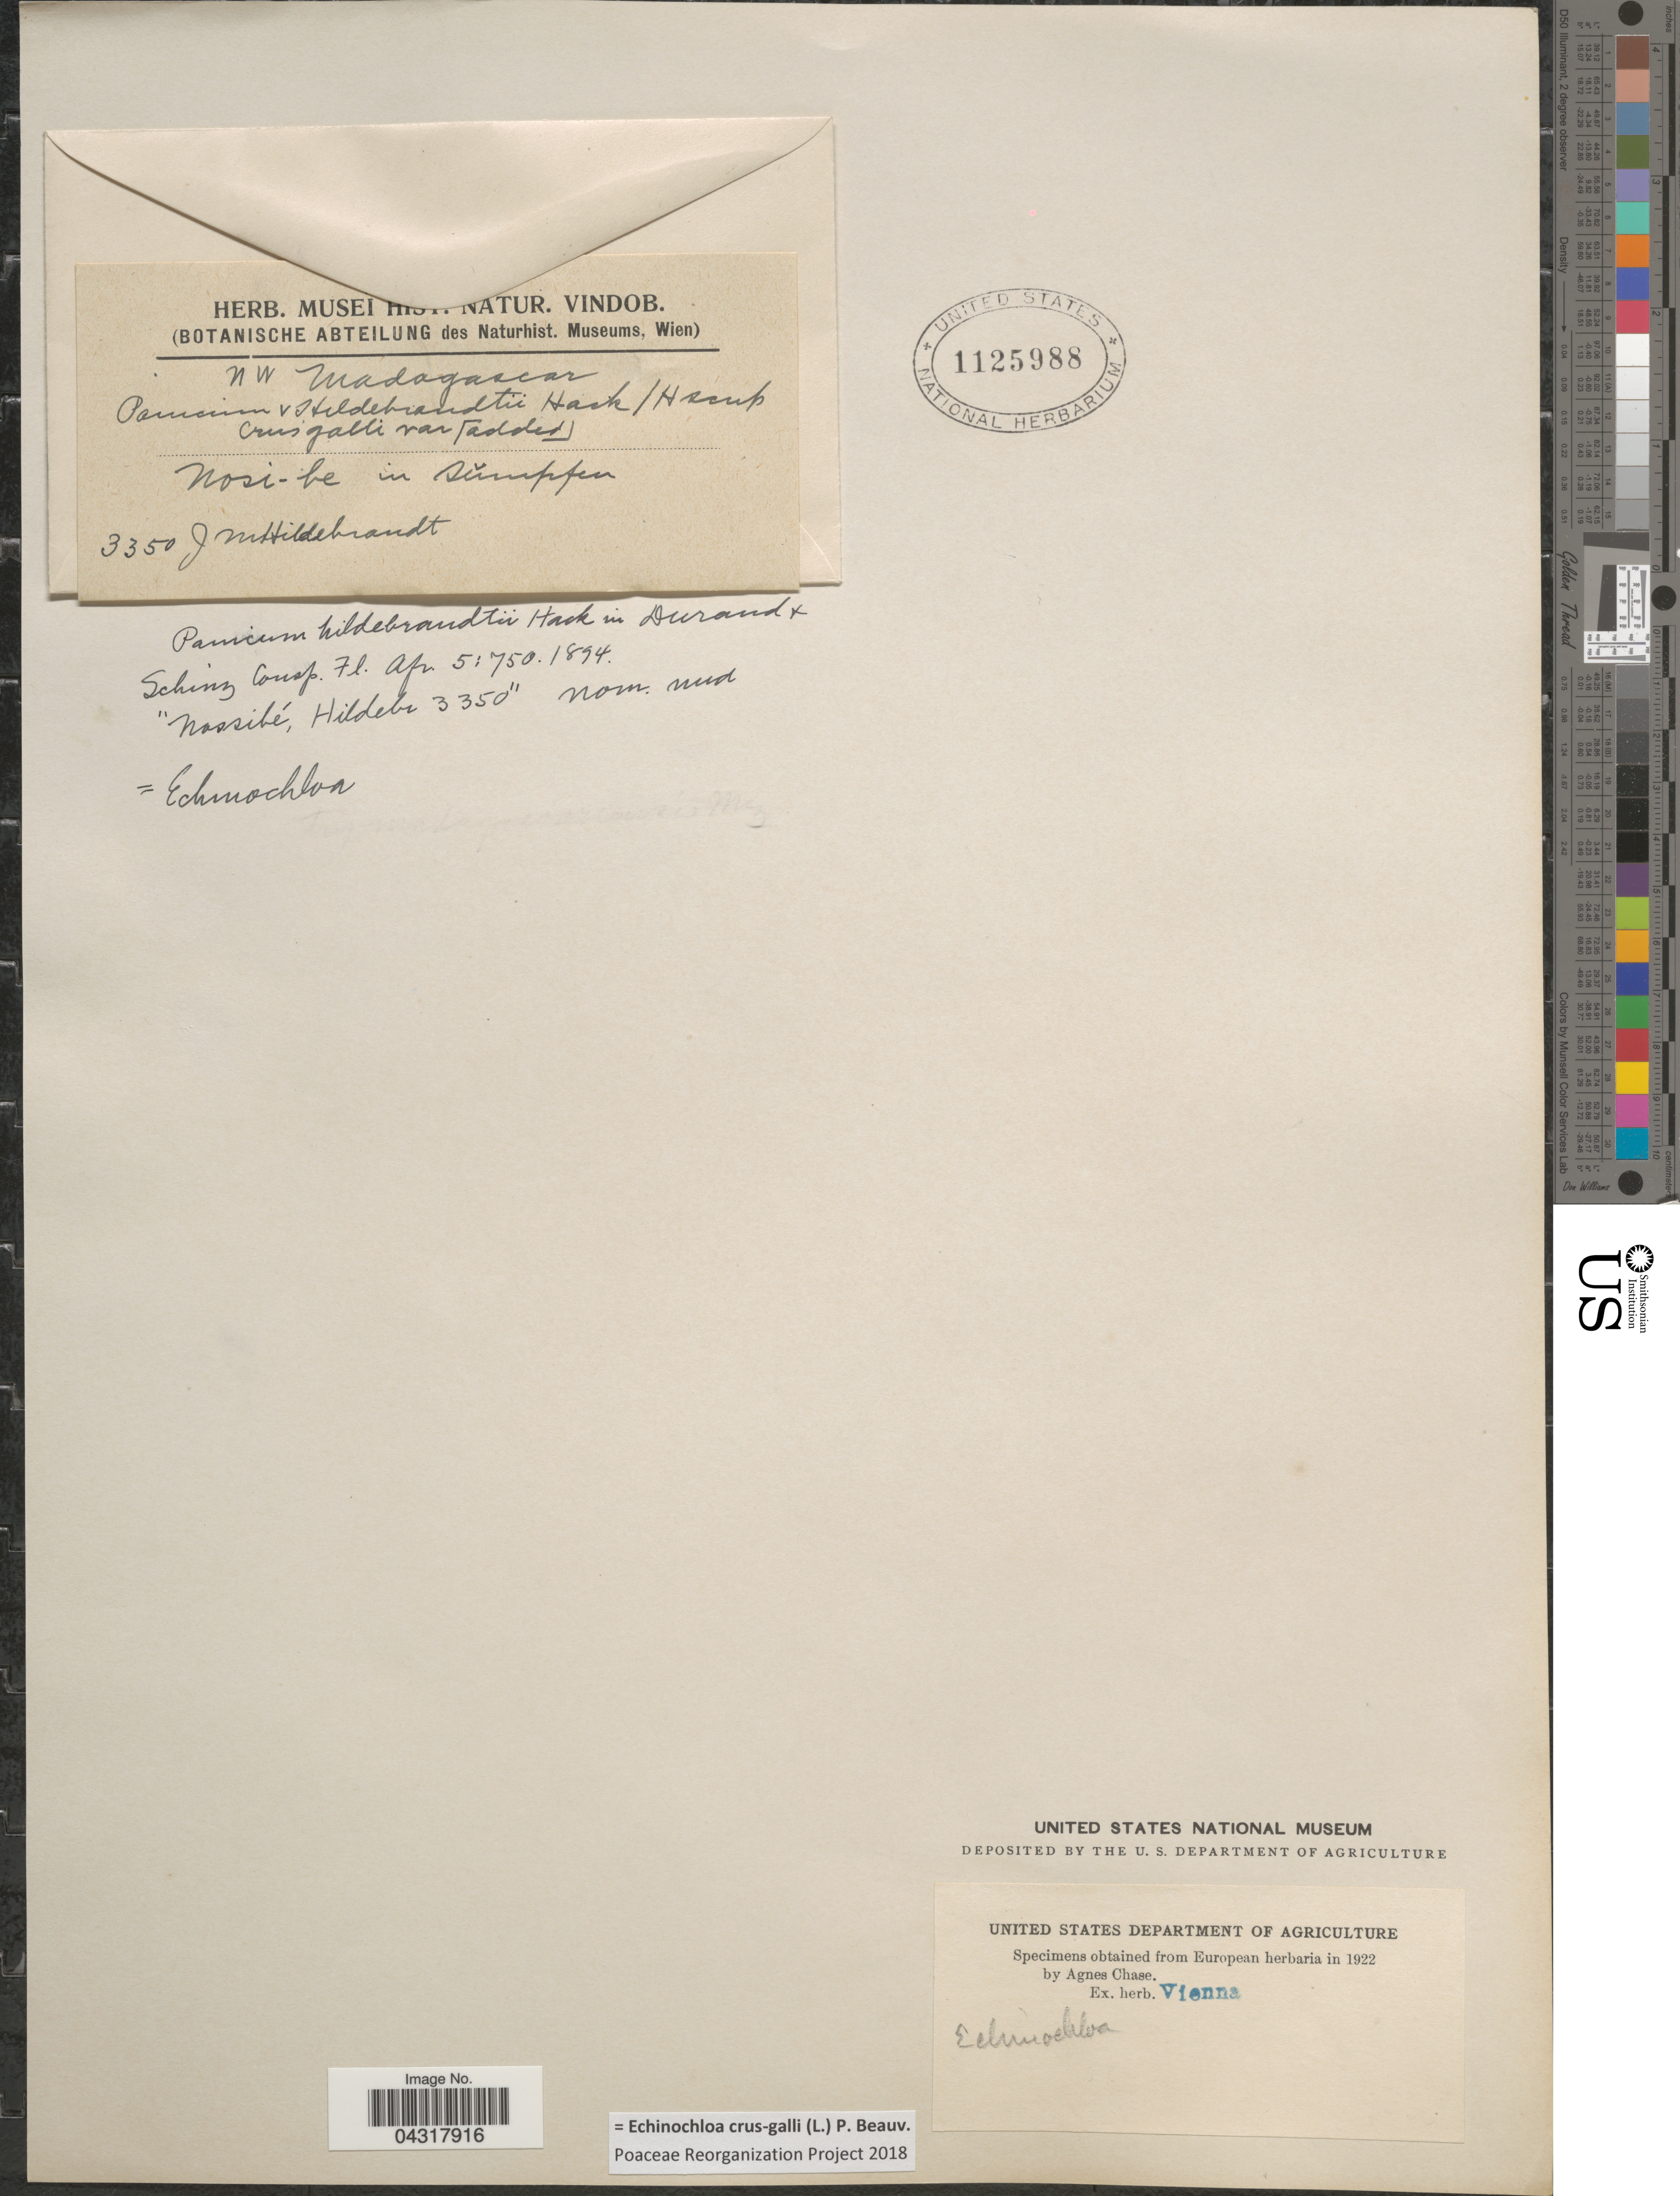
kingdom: Plantae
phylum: Tracheophyta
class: Liliopsida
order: Poales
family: Poaceae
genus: Echinochloa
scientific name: Echinochloa crus-galli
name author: (L.) P. Beauv.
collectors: J. Hildebrandt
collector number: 3350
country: Madagascar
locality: N W Madagascar. Nosi-be in sŭmpfen.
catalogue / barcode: US 1125988